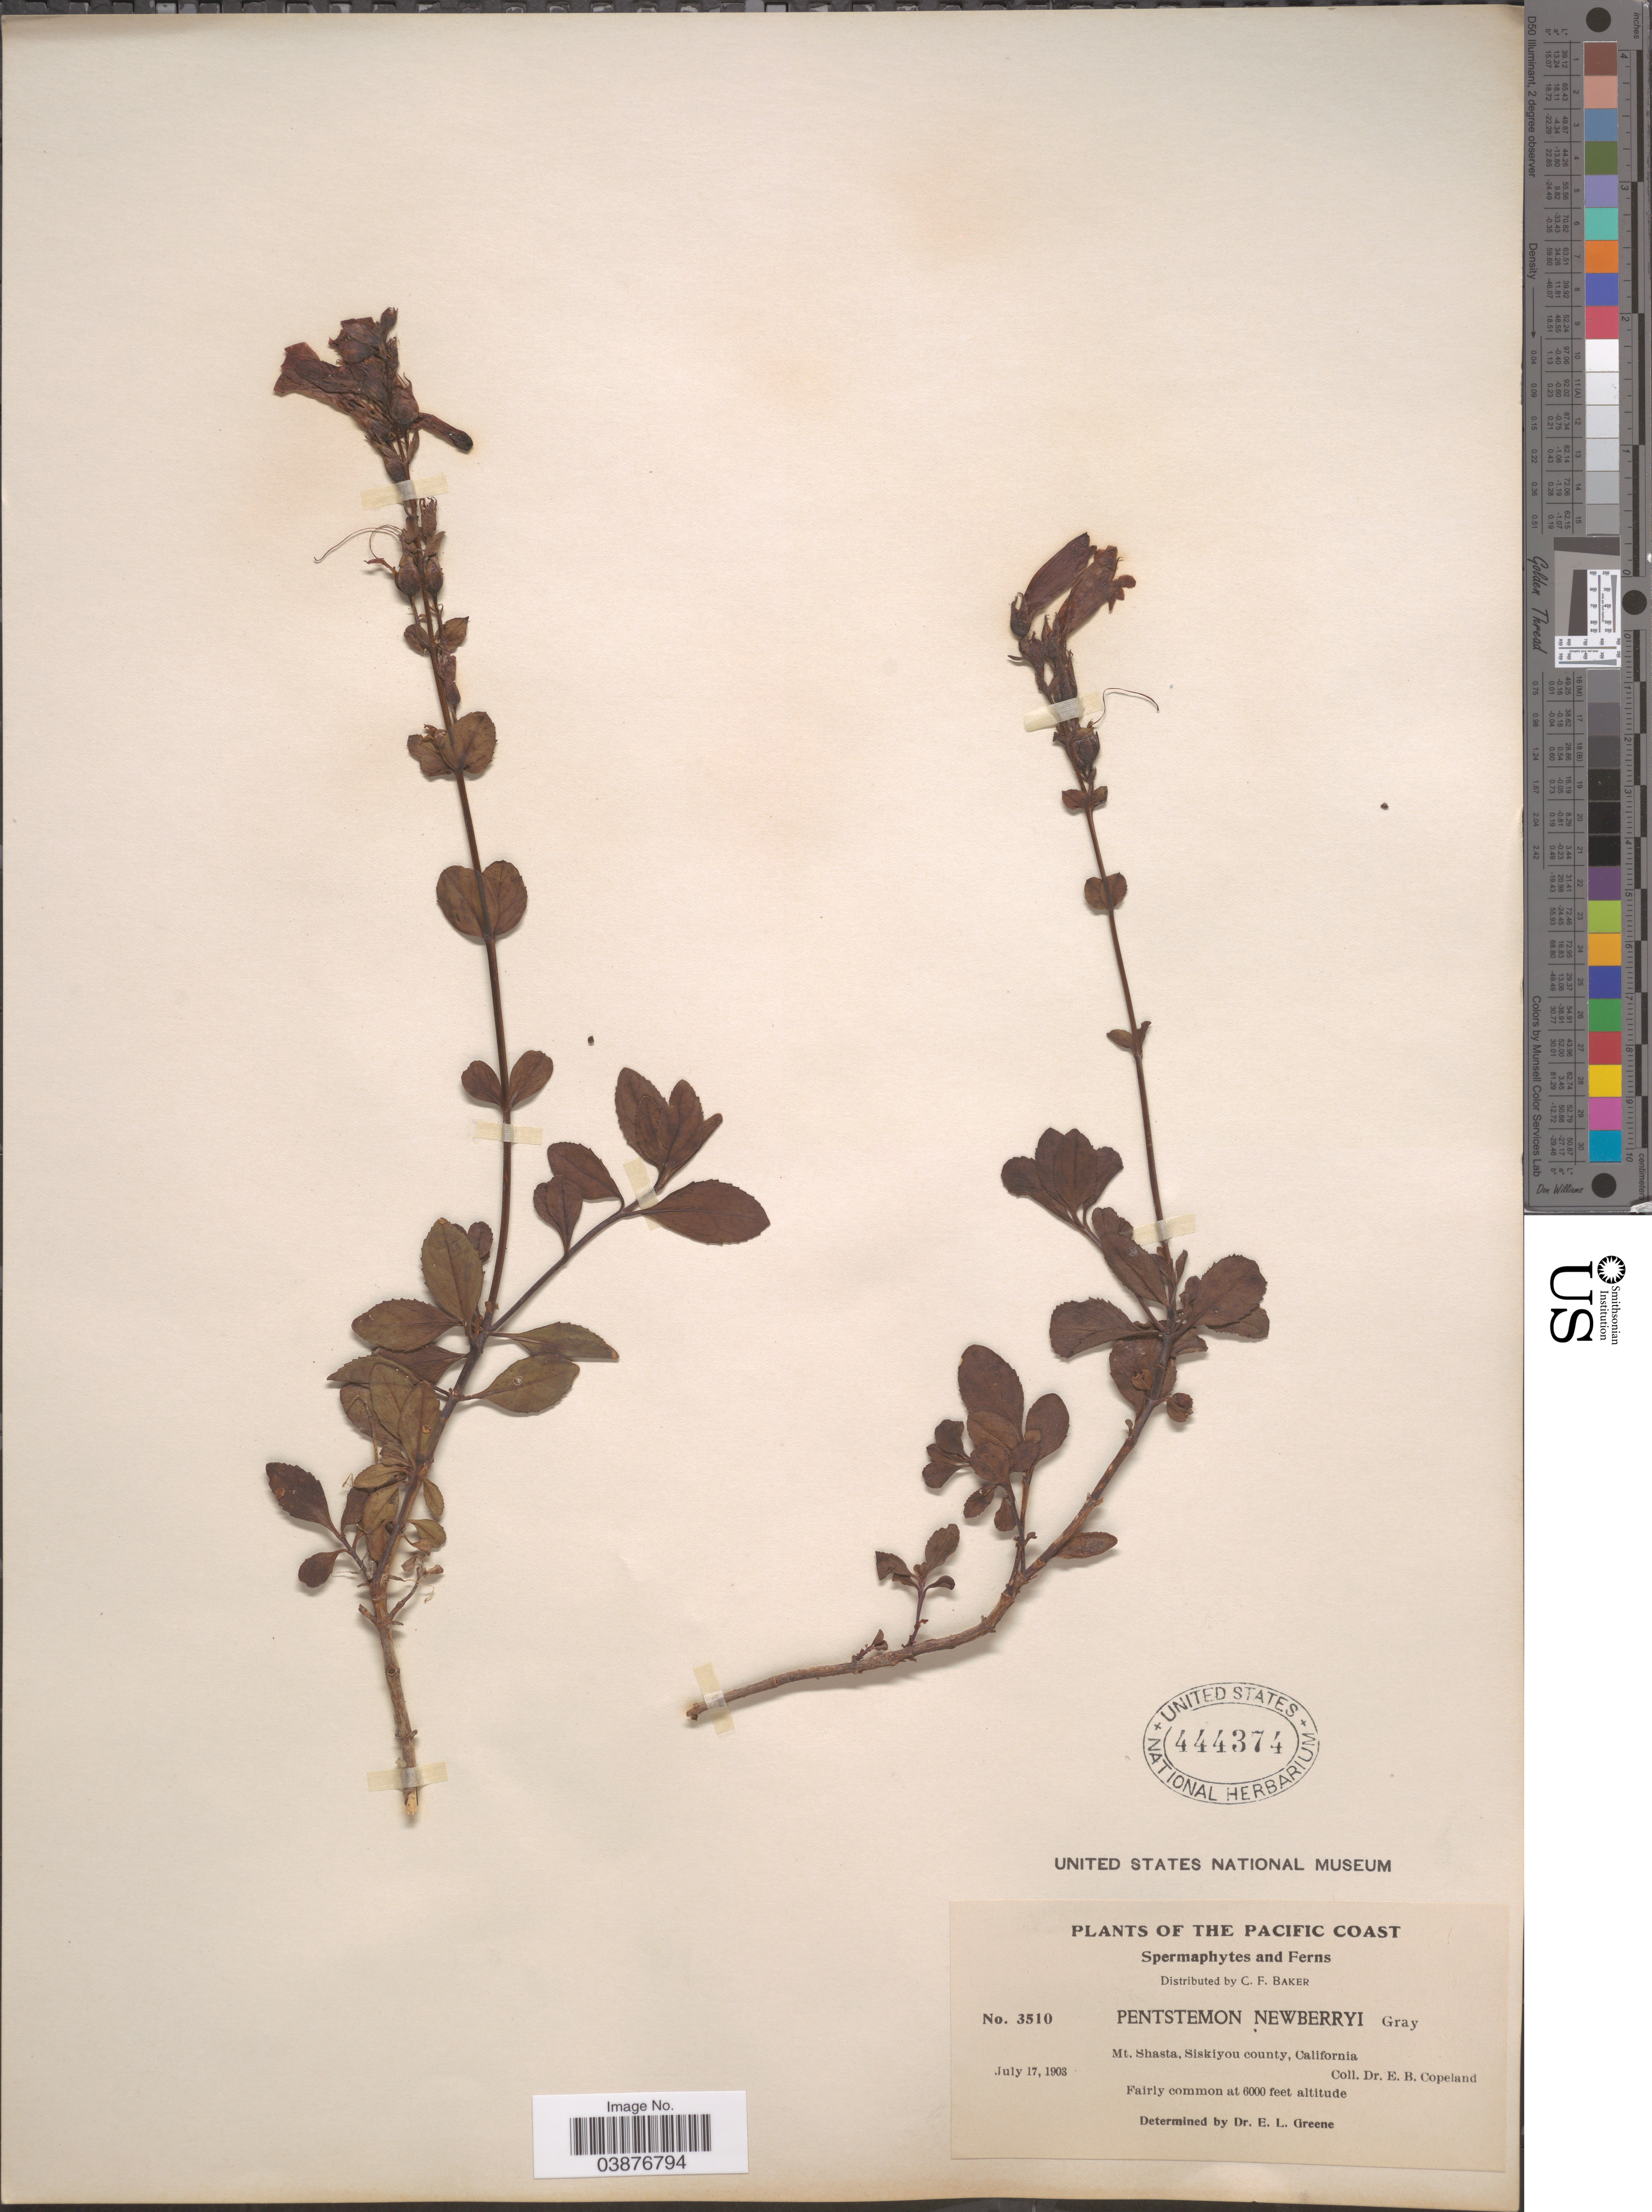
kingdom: Plantae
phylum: Tracheophyta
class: Magnoliopsida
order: Lamiales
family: Plantaginaceae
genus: Penstemon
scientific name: Penstemon newberryi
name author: A. Gray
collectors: E. B. Copeland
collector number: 3510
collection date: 1903-07-17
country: United States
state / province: California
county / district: Siskiyou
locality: The Pacific Coast. Mt. Shasta, Siskiyou County.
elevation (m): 1829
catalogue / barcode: US 444374